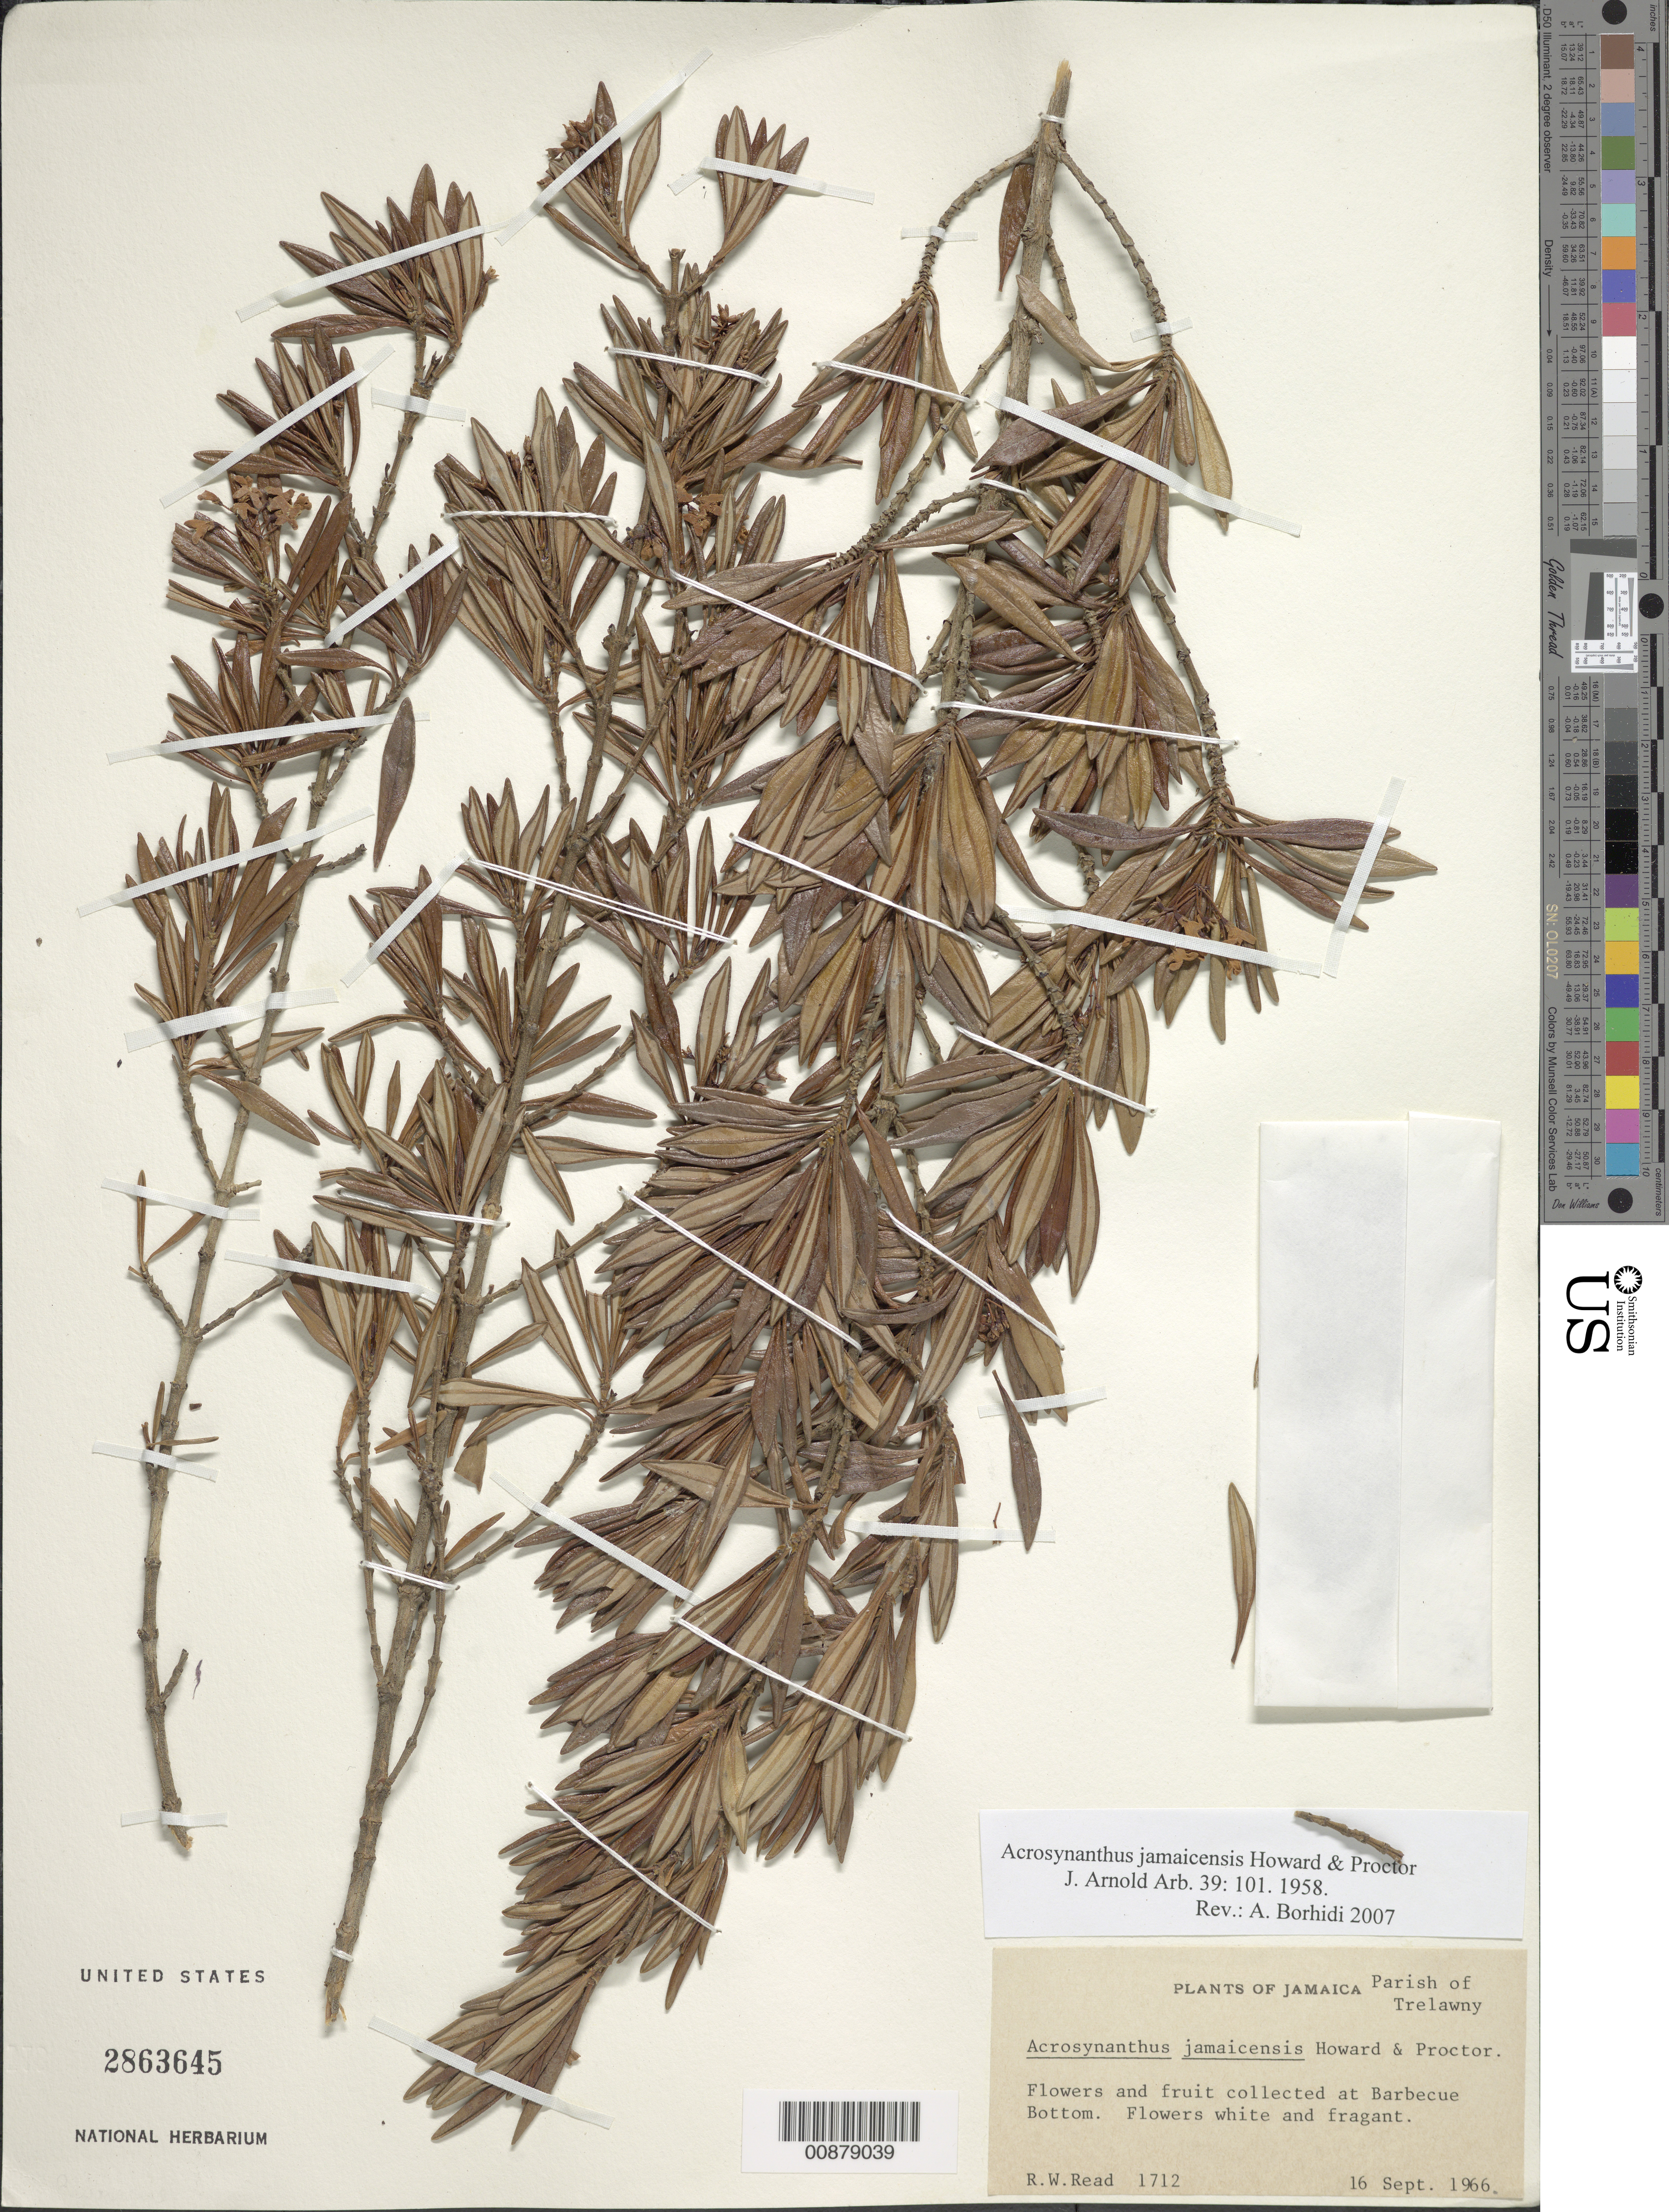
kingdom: Plantae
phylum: Tracheophyta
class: Magnoliopsida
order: Gentianales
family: Rubiaceae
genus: Acrosynanthus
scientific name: Acrosynanthus jamaicensis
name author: R.A. Howard & Proctor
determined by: Borhidi, Attila L.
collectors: R. W. Read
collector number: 1712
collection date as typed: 16 Sep 1966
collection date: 1966-09-16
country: Jamaica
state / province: Trelawny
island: Jamaica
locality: Barbecue Bottom.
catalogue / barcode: US 2863645